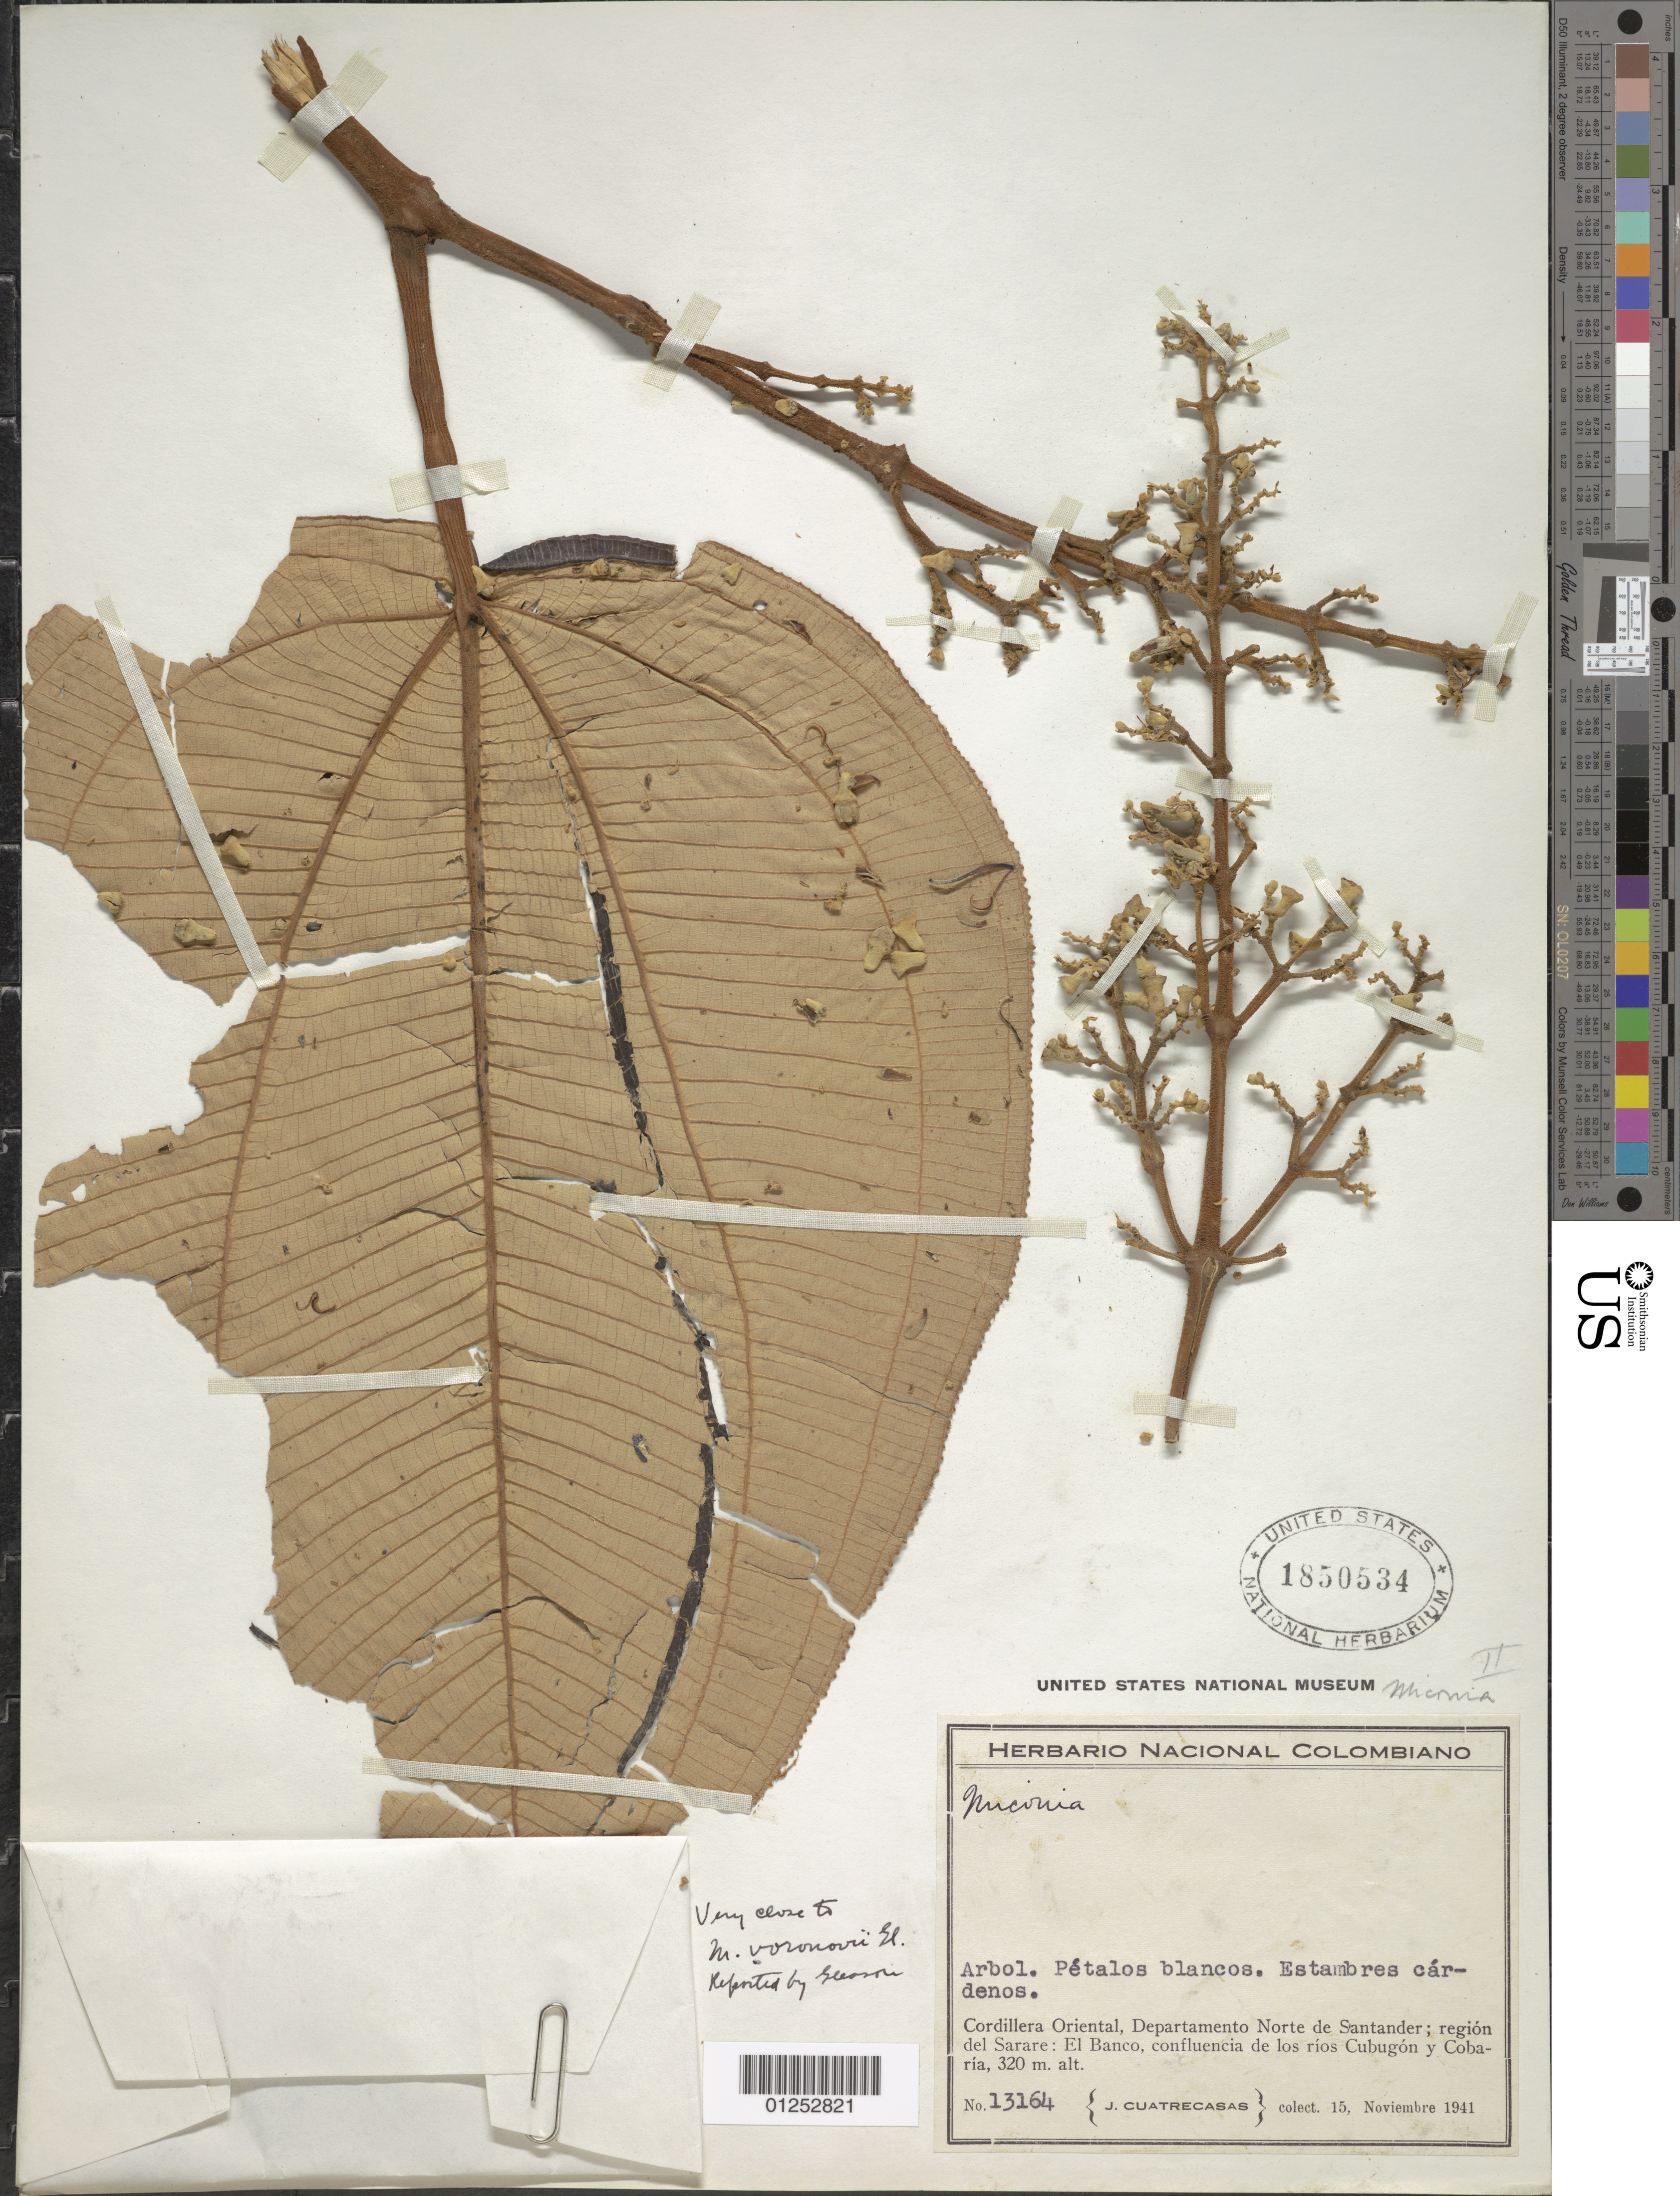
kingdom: Plantae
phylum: Tracheophyta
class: Magnoliopsida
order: Myrtales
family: Melastomataceae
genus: Miconia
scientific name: Miconia voronovii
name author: Gleason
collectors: J. Cuatrecasas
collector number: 13164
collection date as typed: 15 Nov 1941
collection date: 1941-11-15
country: Colombia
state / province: Norte de Santander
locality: Cordillera Oriental; region del Sarare; el Banco, confluencia de los rios Cubugon y Cobaria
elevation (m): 320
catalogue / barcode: US 1850534